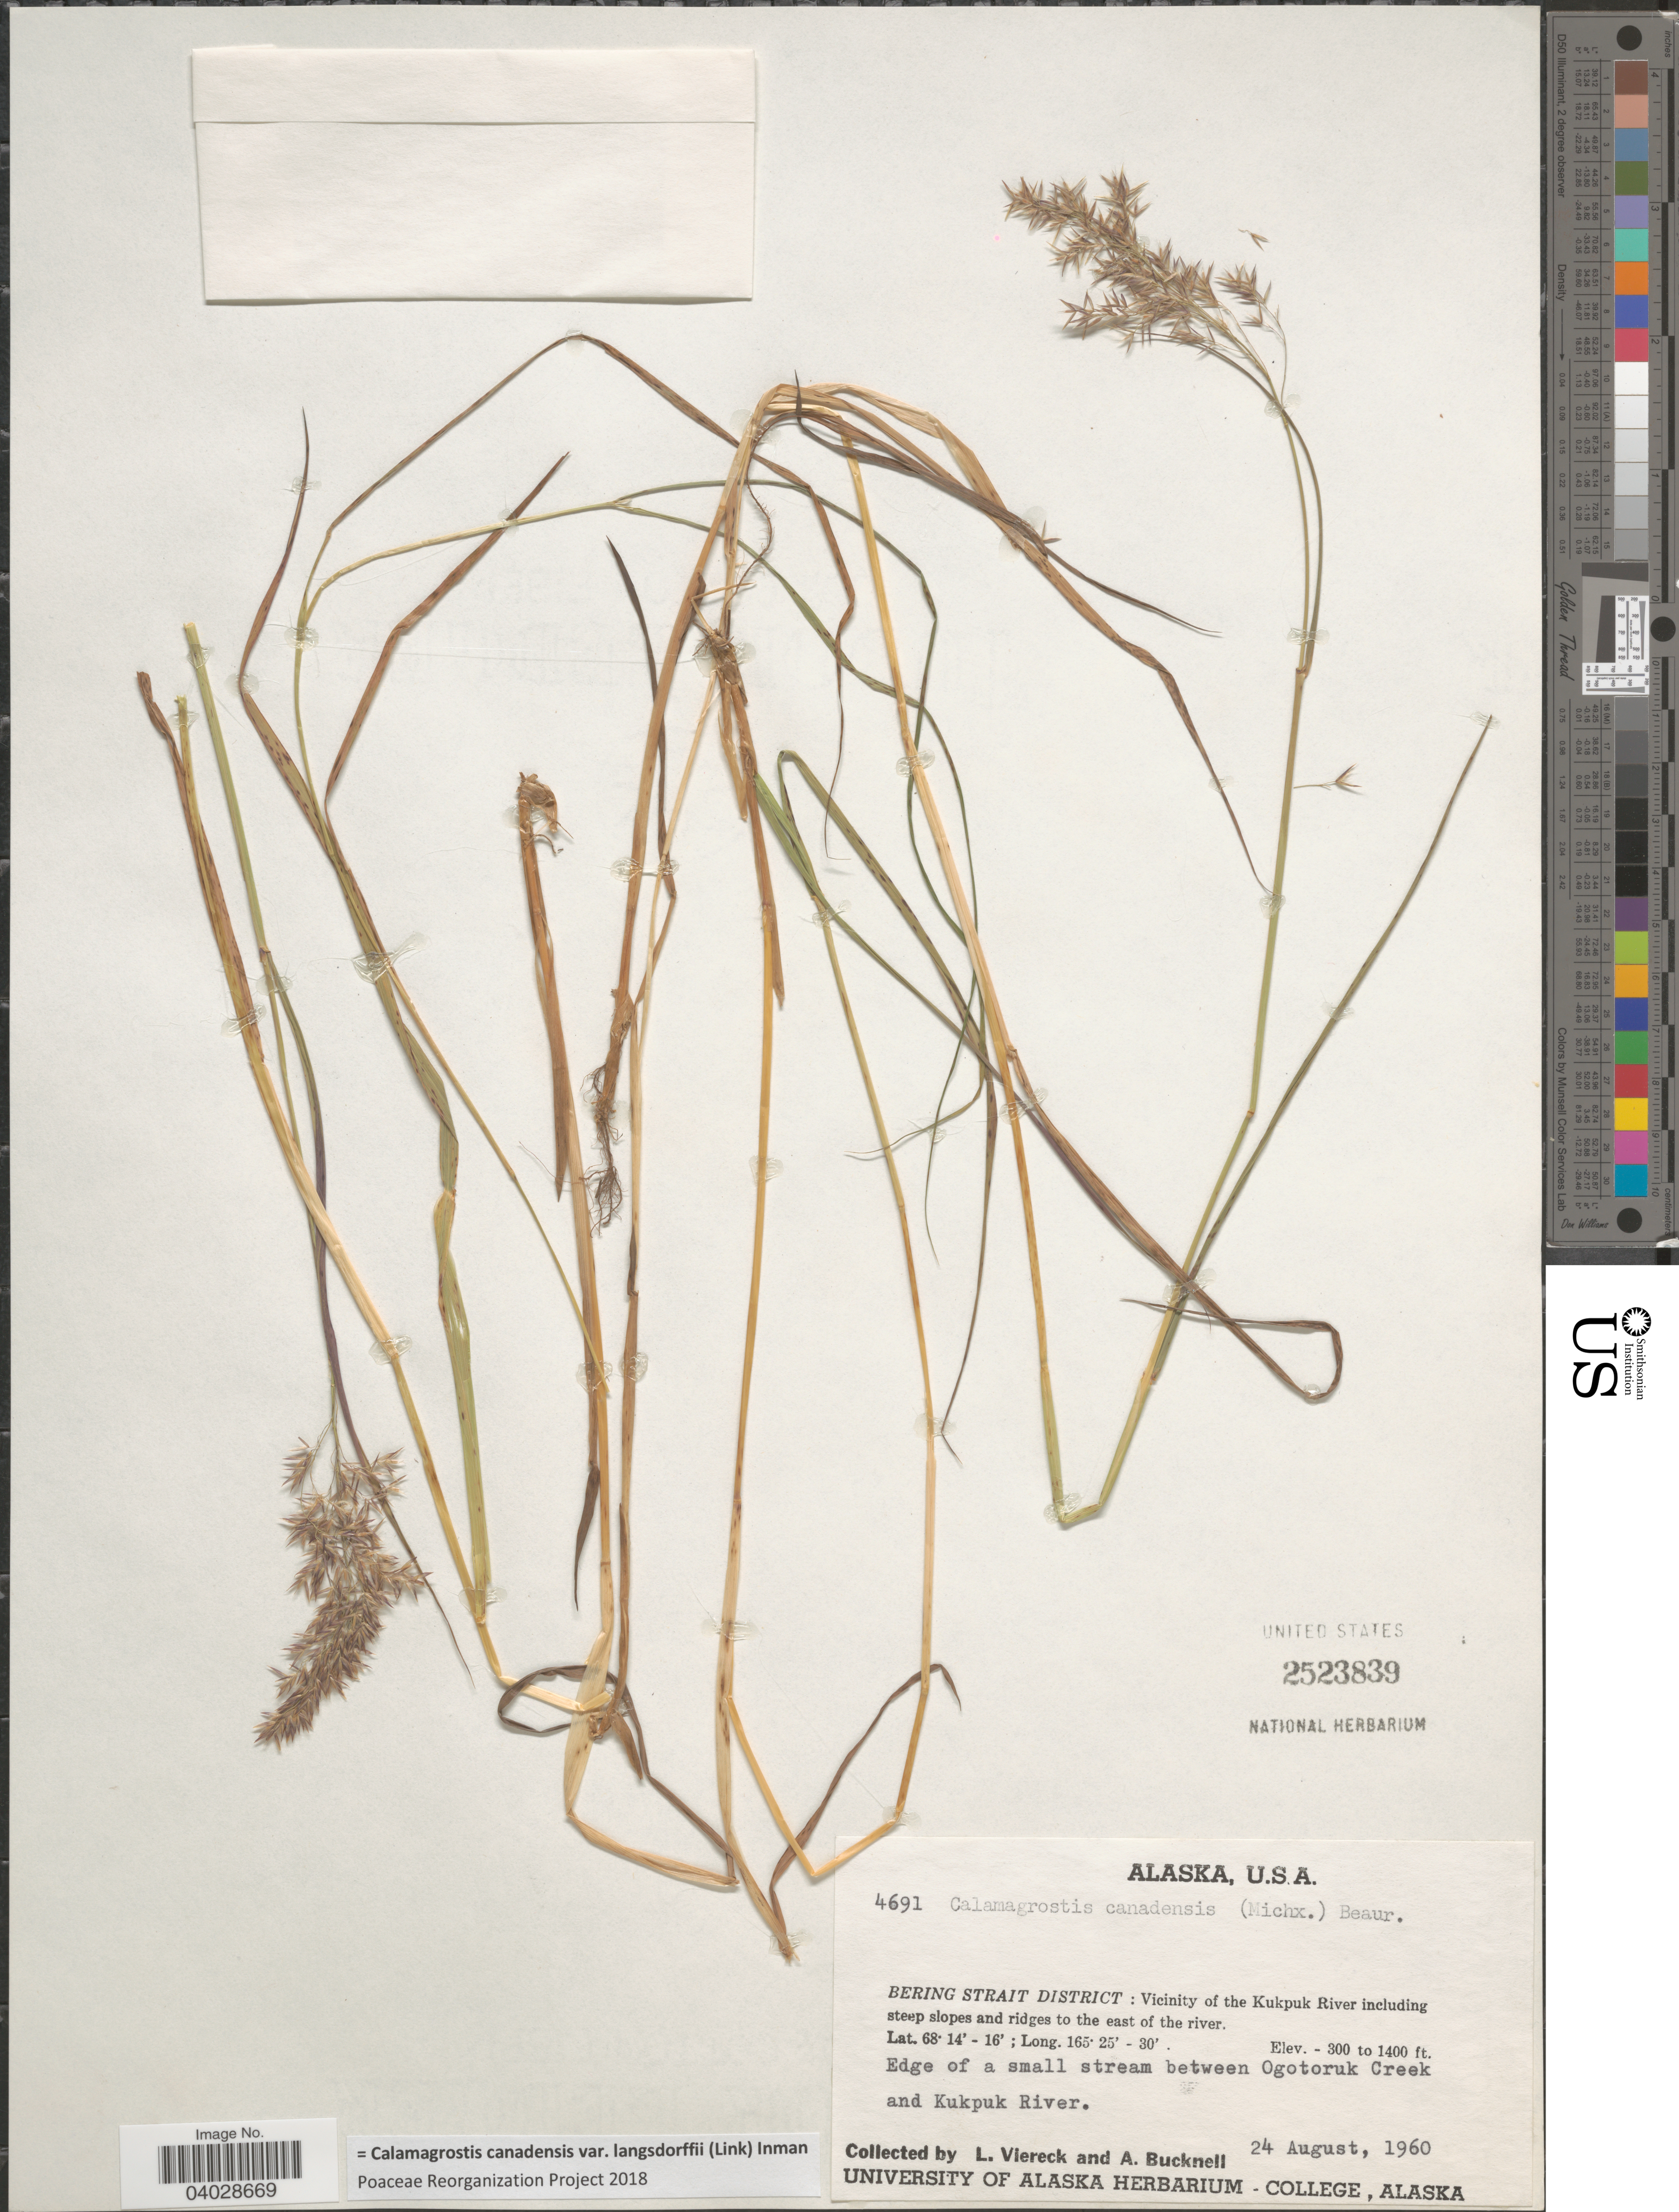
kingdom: Plantae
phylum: Tracheophyta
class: Liliopsida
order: Poales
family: Poaceae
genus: Calamagrostis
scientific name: Calamagrostis canadensis var. langsdorffii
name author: (Link) Inman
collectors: L. Viereck & A. Bucknell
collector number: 4691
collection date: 1960-08-24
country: United States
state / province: Alaska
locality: Bering Strait District: Vicinity of the Kukpuk River including steep slopes and ridges to the east of the river. Edge of a small stream between Ogotoruk Creek and Kukpuk River.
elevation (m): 91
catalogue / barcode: US 2523839